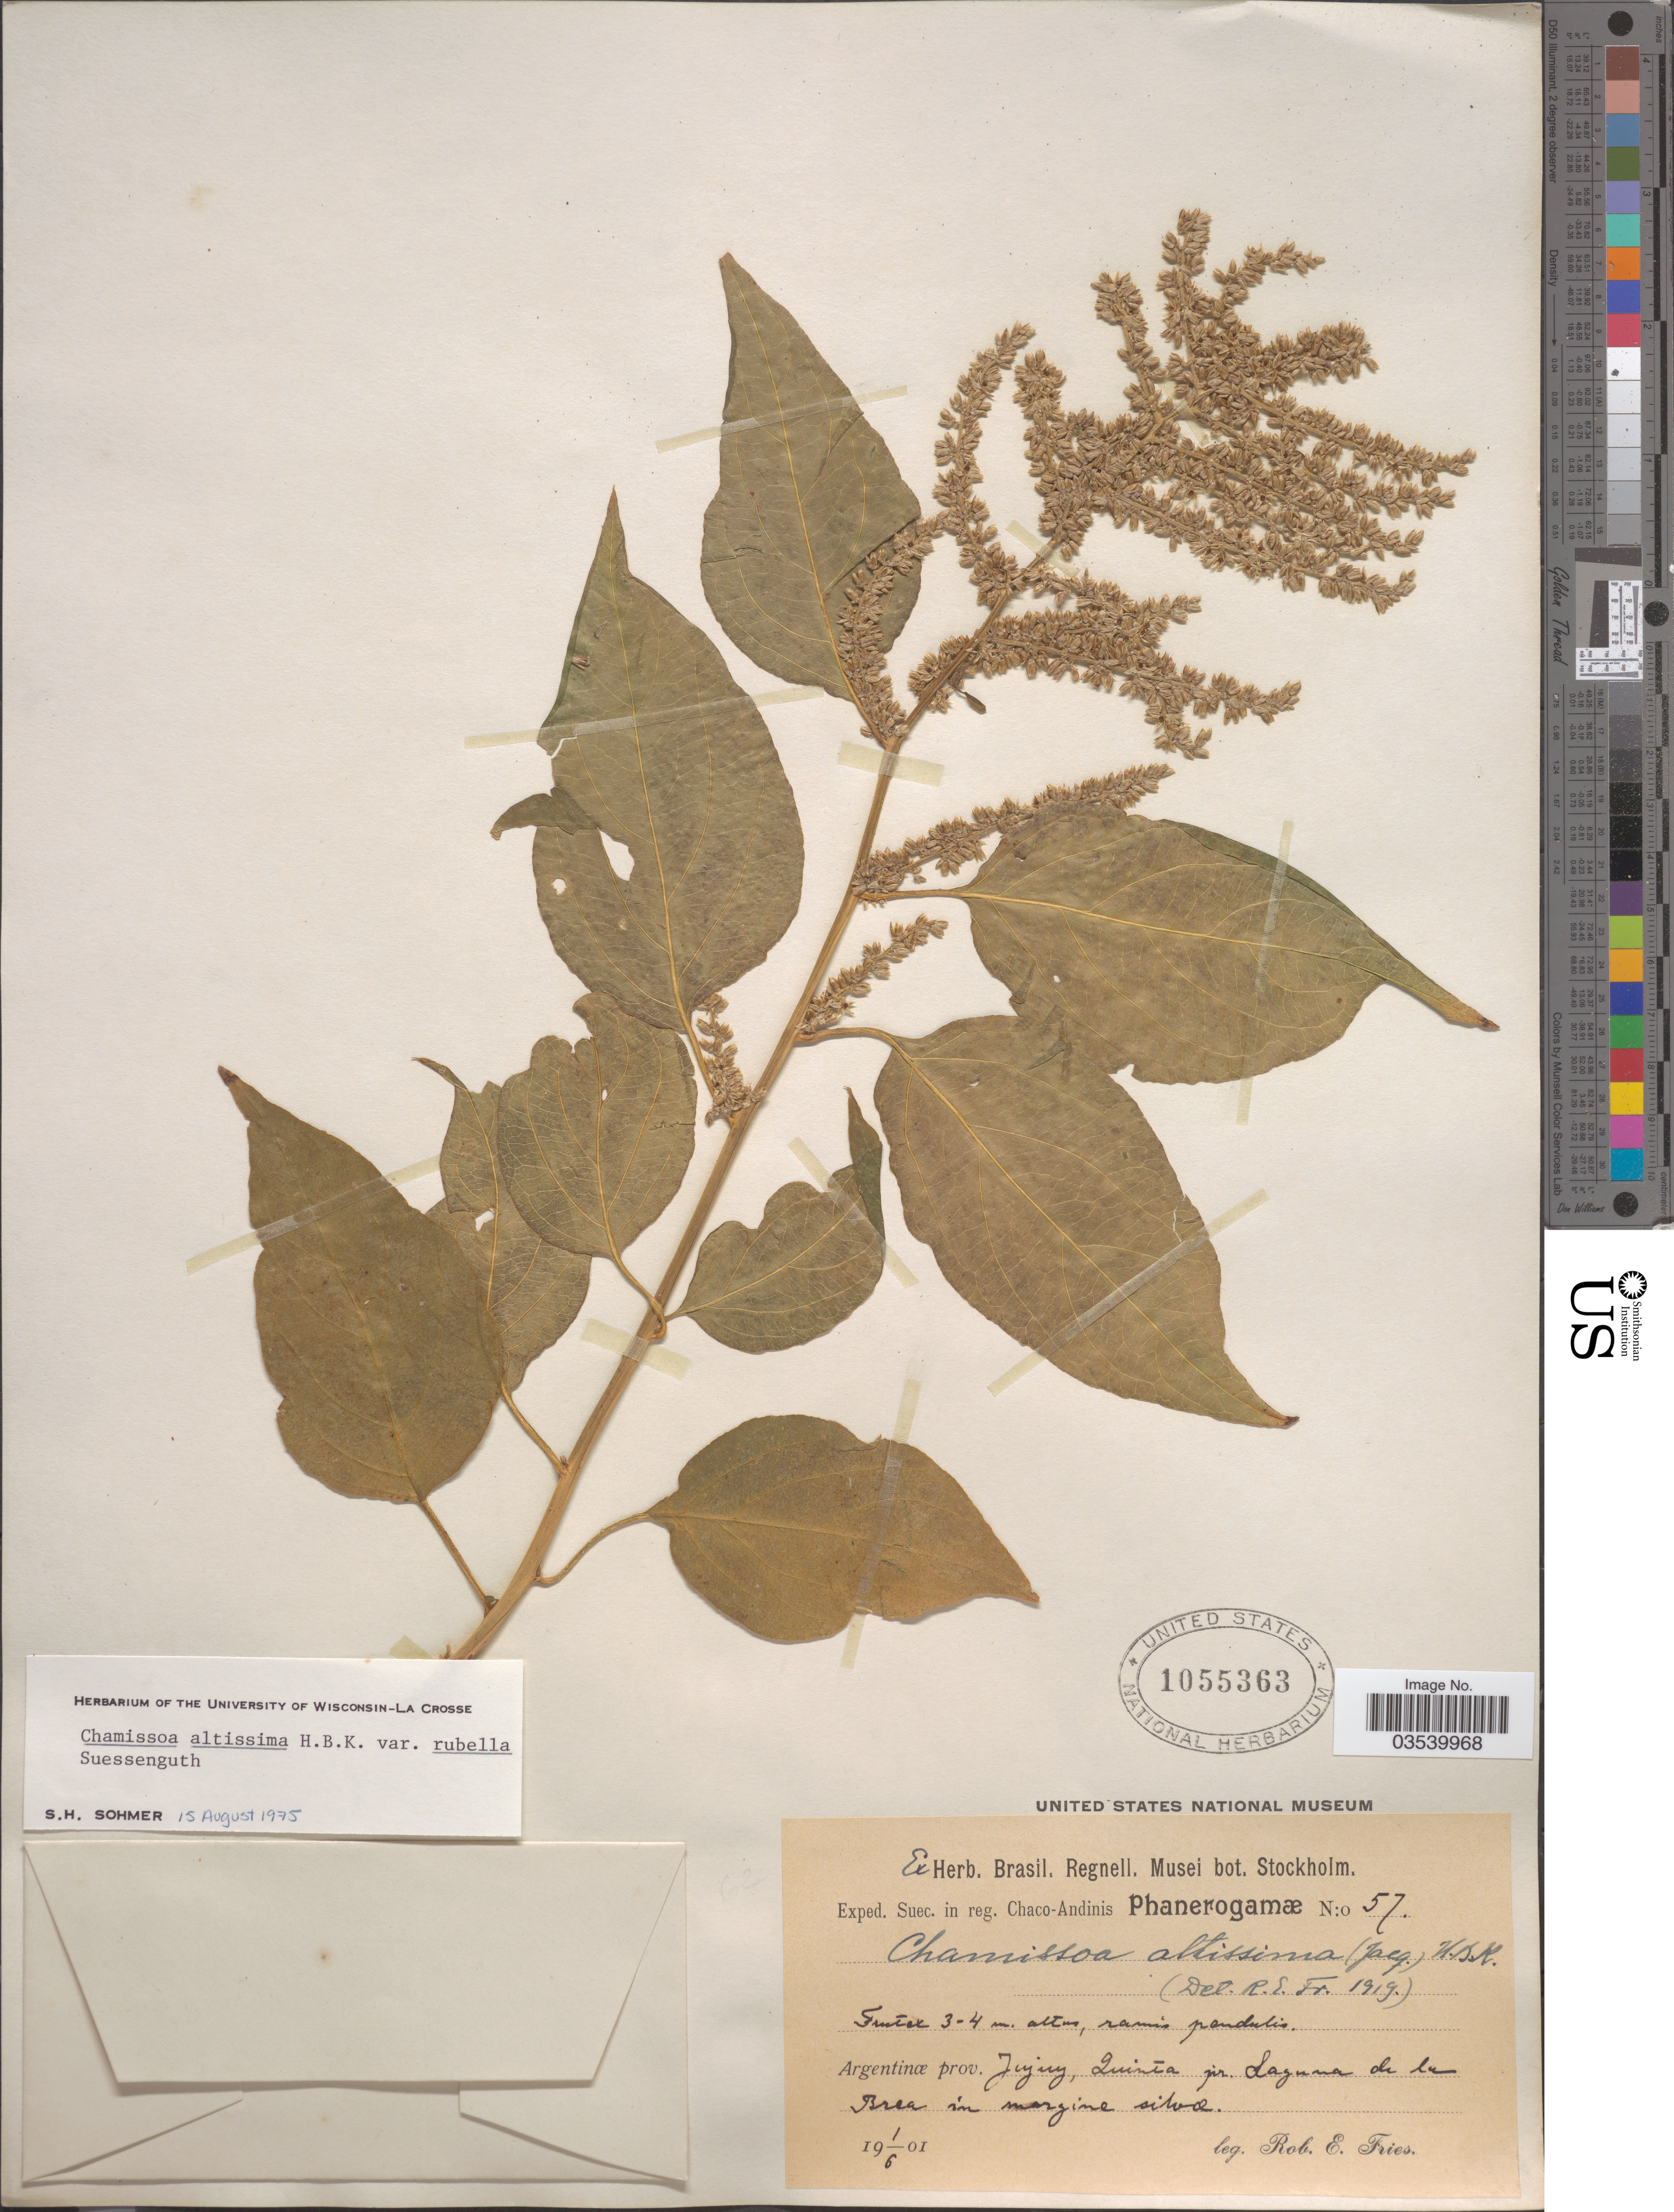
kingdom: Plantae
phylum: Tracheophyta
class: Magnoliopsida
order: Caryophyllales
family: Amaranthaceae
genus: Chamissoa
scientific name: Chamissoa altissima var. rubella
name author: Suess.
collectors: R. E. Fries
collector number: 57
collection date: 1901-06-01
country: Argentina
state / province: Jujuy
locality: Quinta pr. Laguna de la Brea in margine silva.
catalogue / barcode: US 1055363